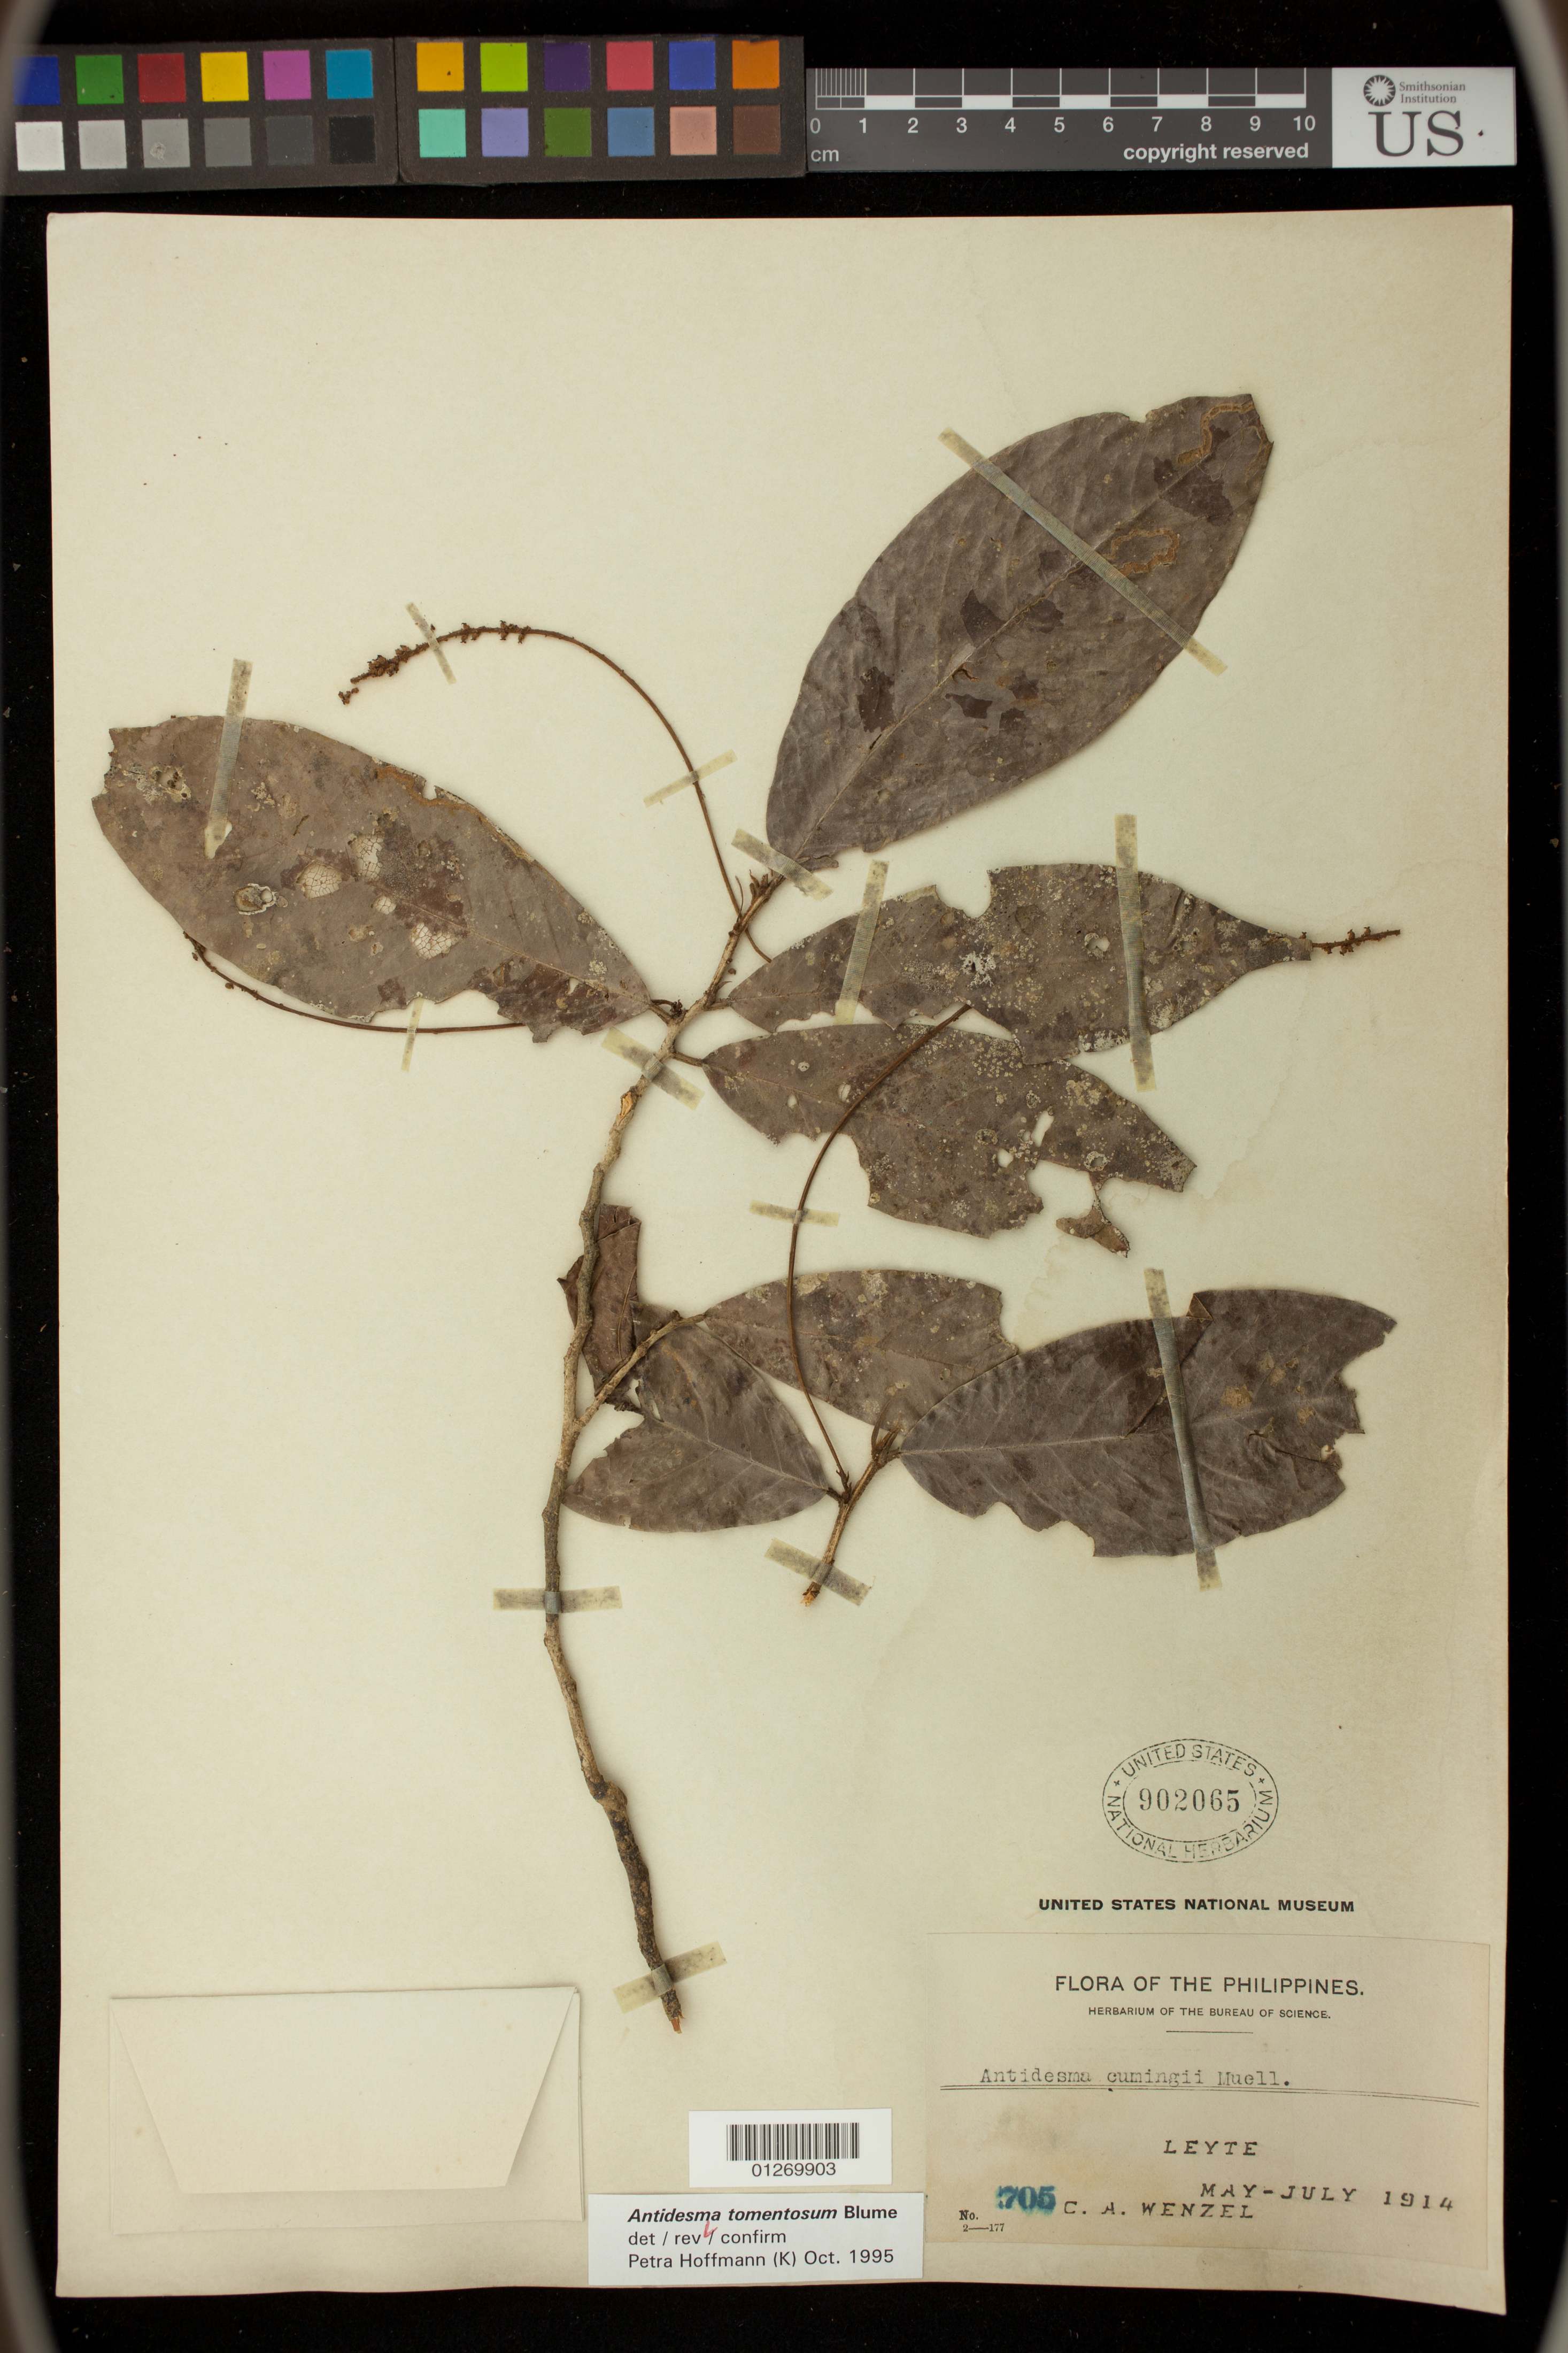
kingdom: Plantae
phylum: Tracheophyta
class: Magnoliopsida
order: Malpighiales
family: Phyllanthaceae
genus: Antidesma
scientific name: Antidesma tomentosum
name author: Blume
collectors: C. Wenzel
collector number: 705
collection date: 1914-05/1914-07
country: Philippines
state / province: Eastern Visayas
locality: Leyte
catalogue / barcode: US 902065